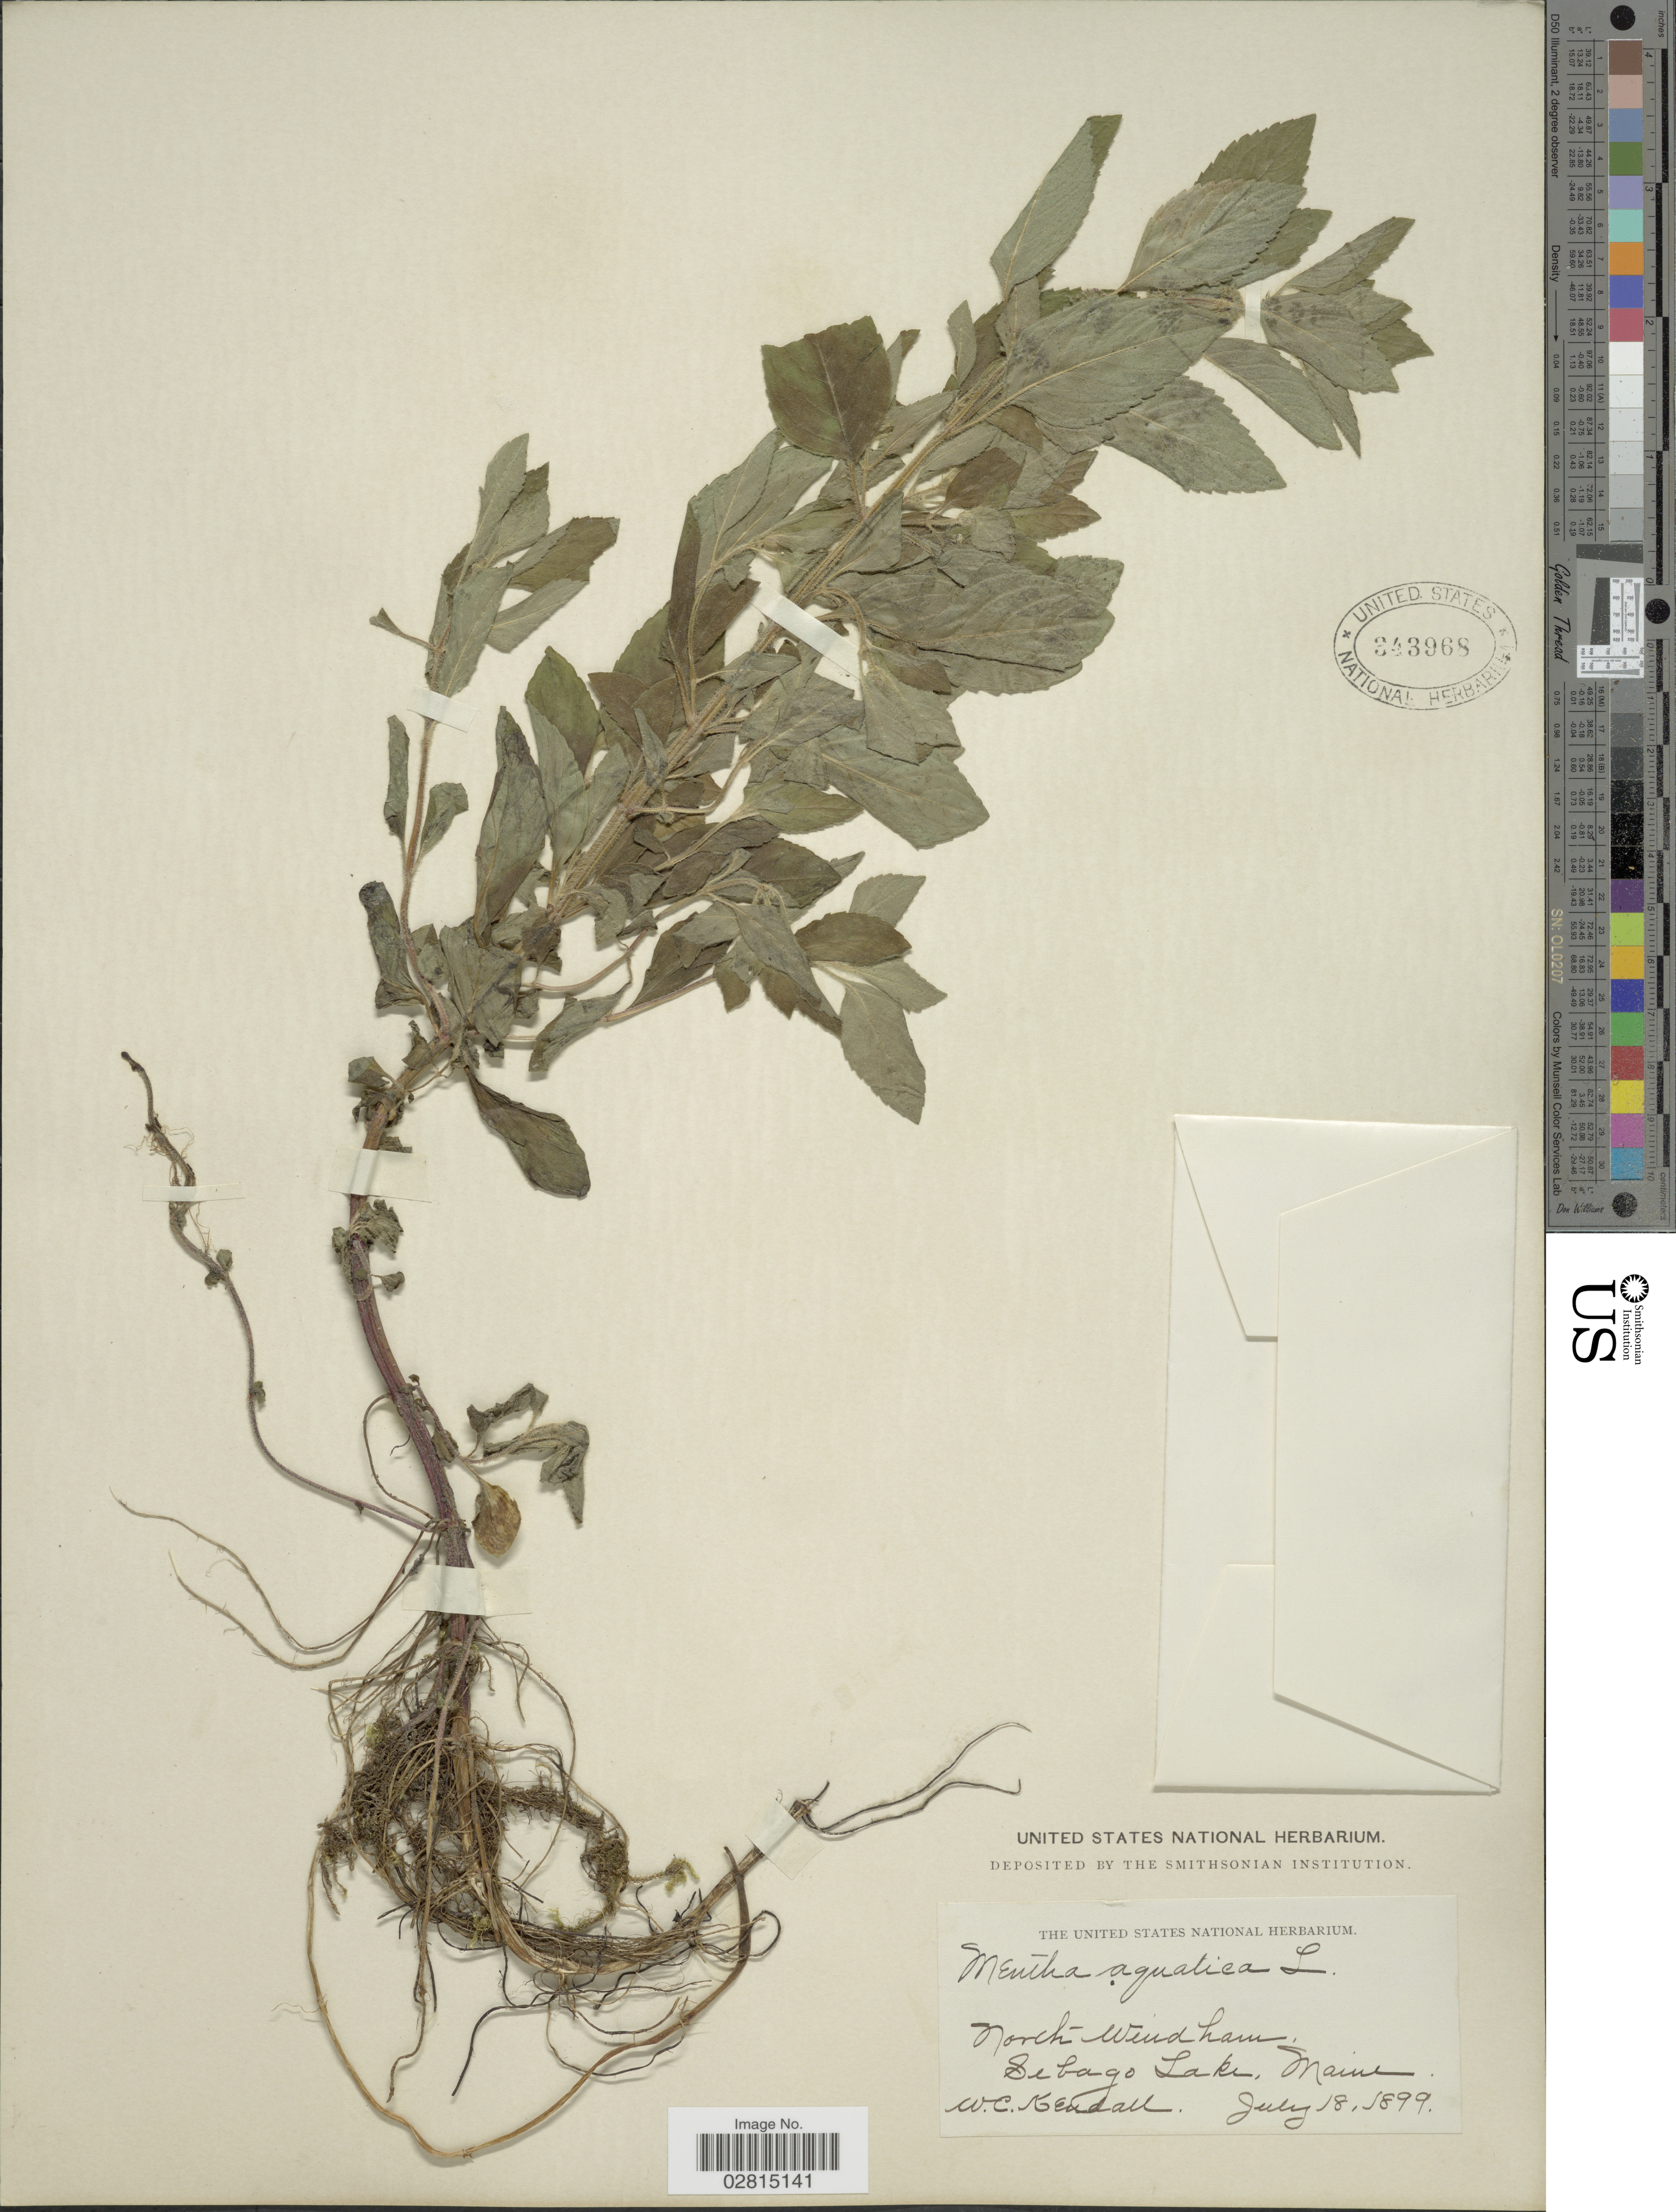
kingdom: Plantae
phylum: Tracheophyta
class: Magnoliopsida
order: Lamiales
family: Lamiaceae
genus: Mentha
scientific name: Mentha aquatica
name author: L.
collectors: W. Kendall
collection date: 1899-07-18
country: United States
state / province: Maine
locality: North Windham, Sebago Lake.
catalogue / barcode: US 343968